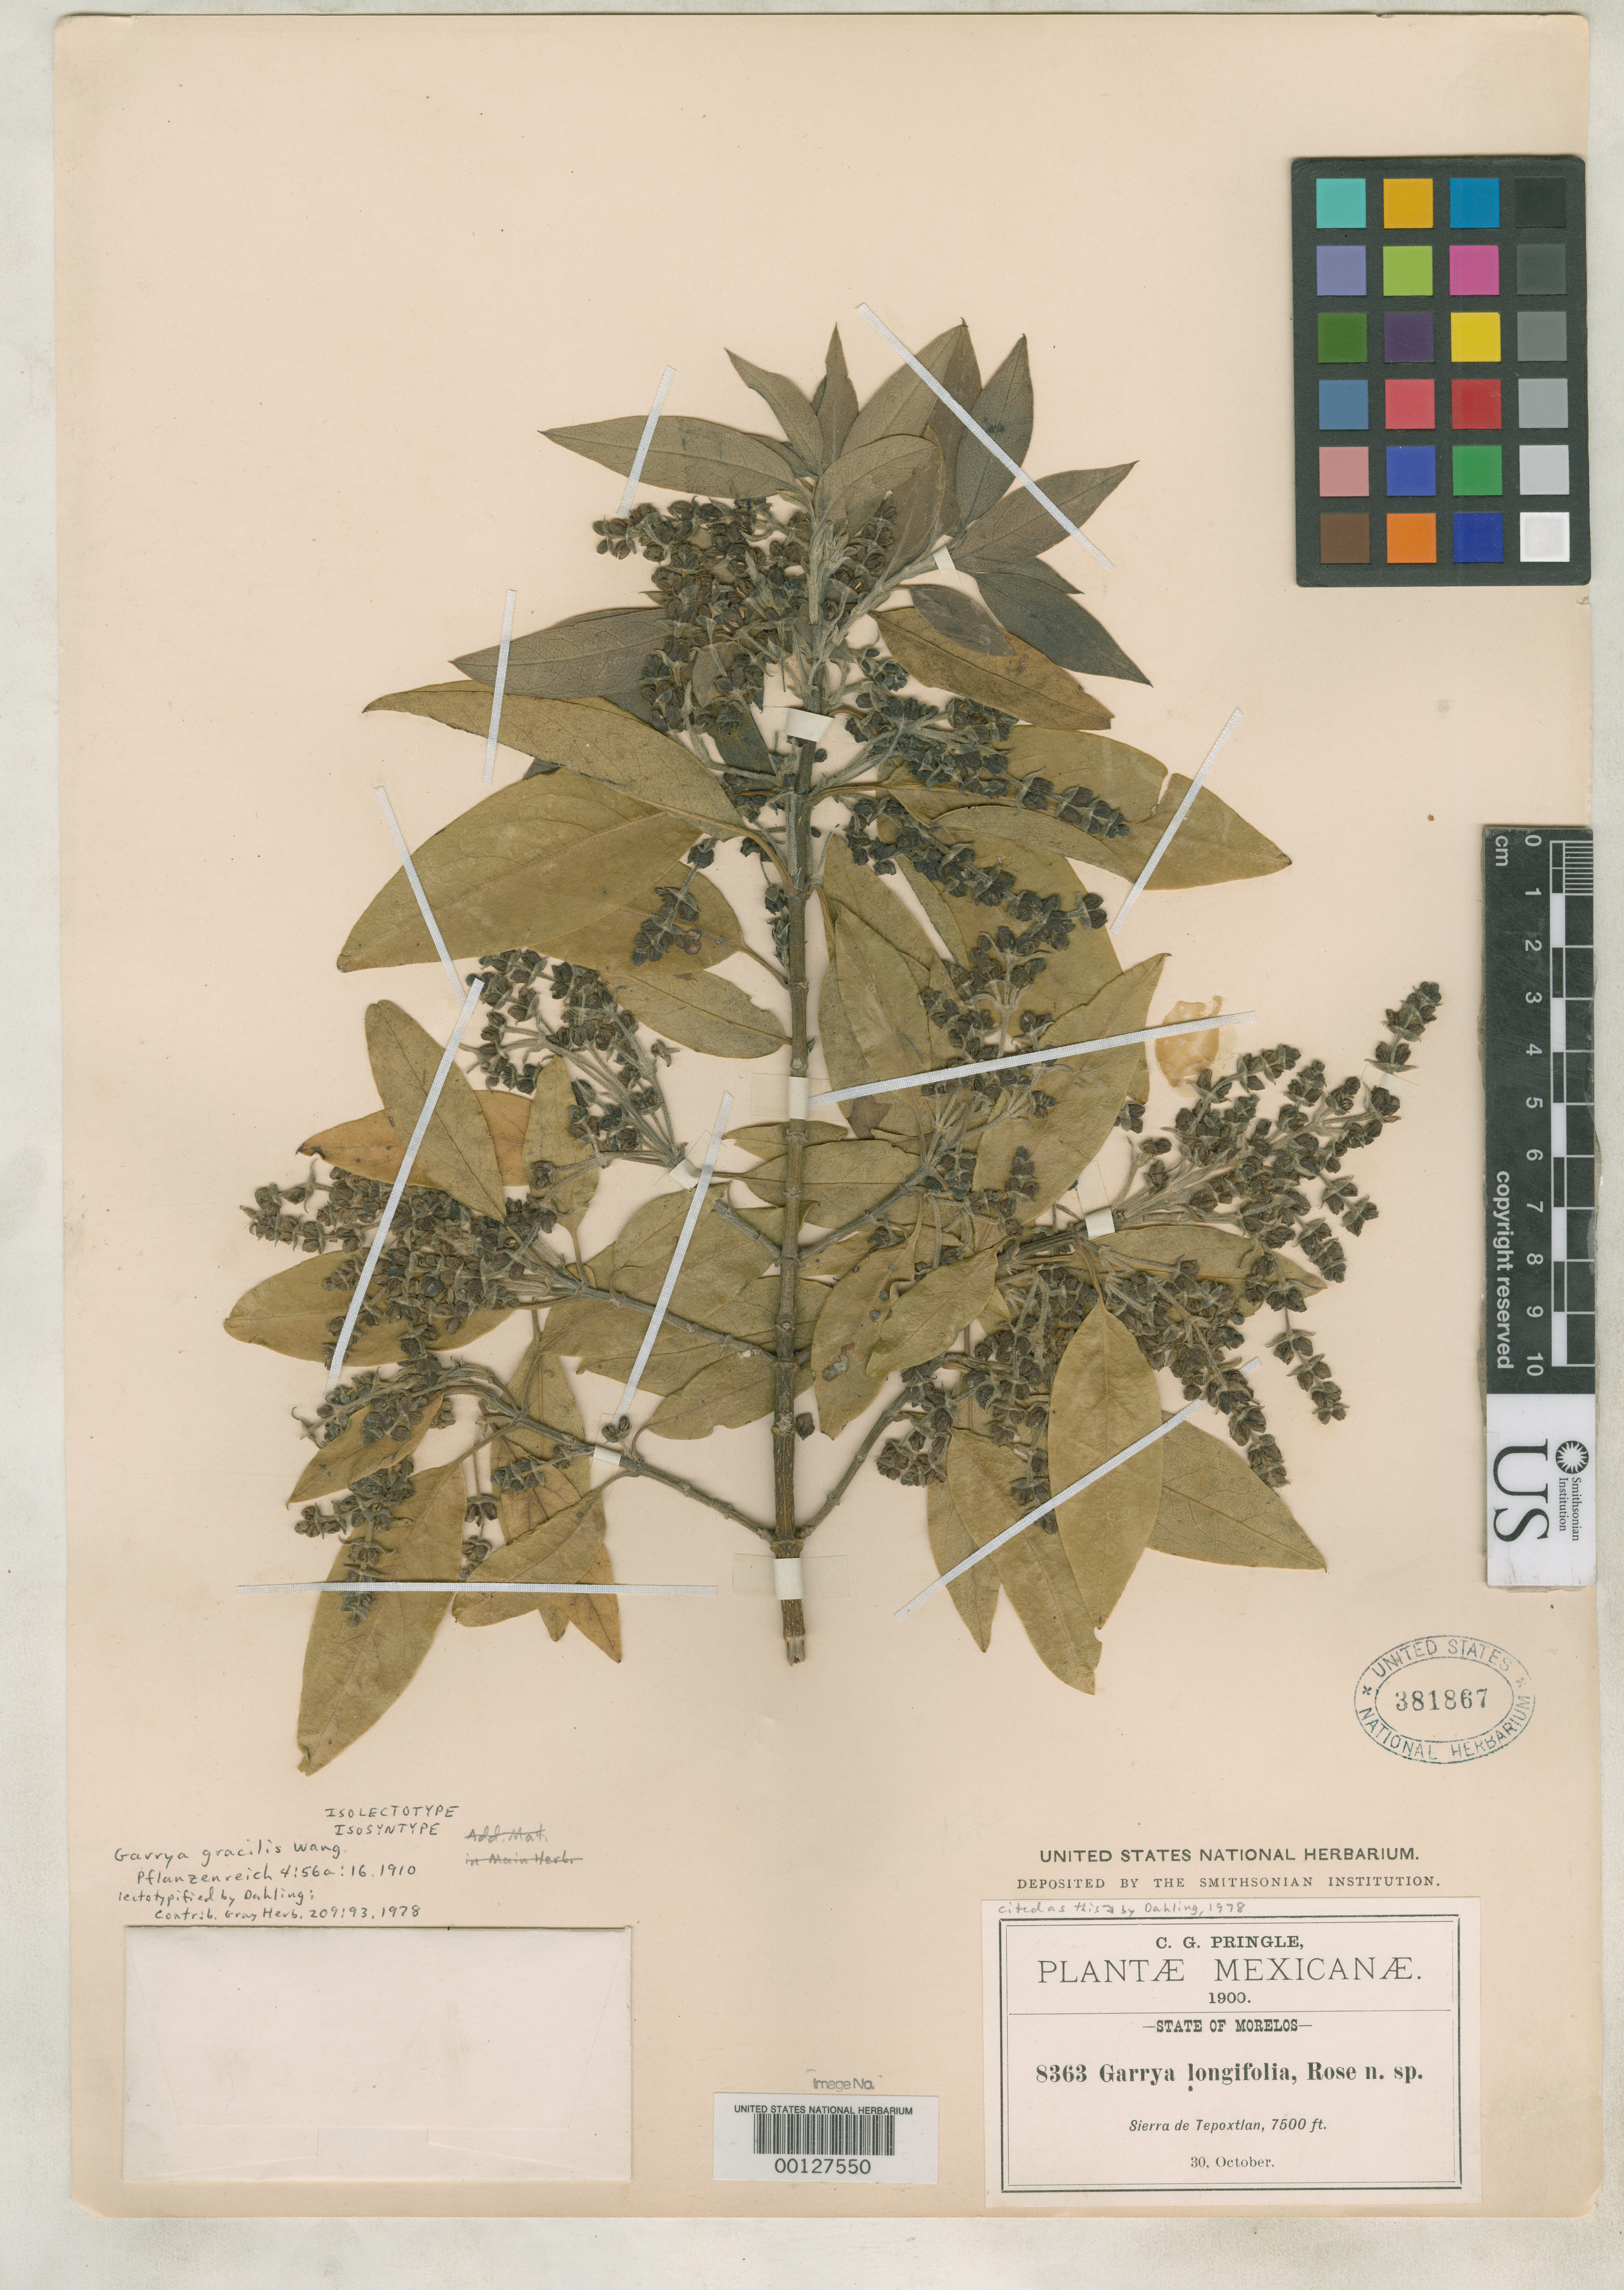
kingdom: Plantae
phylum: Tracheophyta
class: Magnoliopsida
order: Garryales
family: Garryaceae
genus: Garrya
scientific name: Garrya gracilis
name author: Wangerin in Engl.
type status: Isolectotype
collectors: C. G. Pringle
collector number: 3989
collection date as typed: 22 Dec 1891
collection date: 1891-12-22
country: Mexico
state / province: Michoacán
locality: Near Patzcuaro.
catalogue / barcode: US 381867